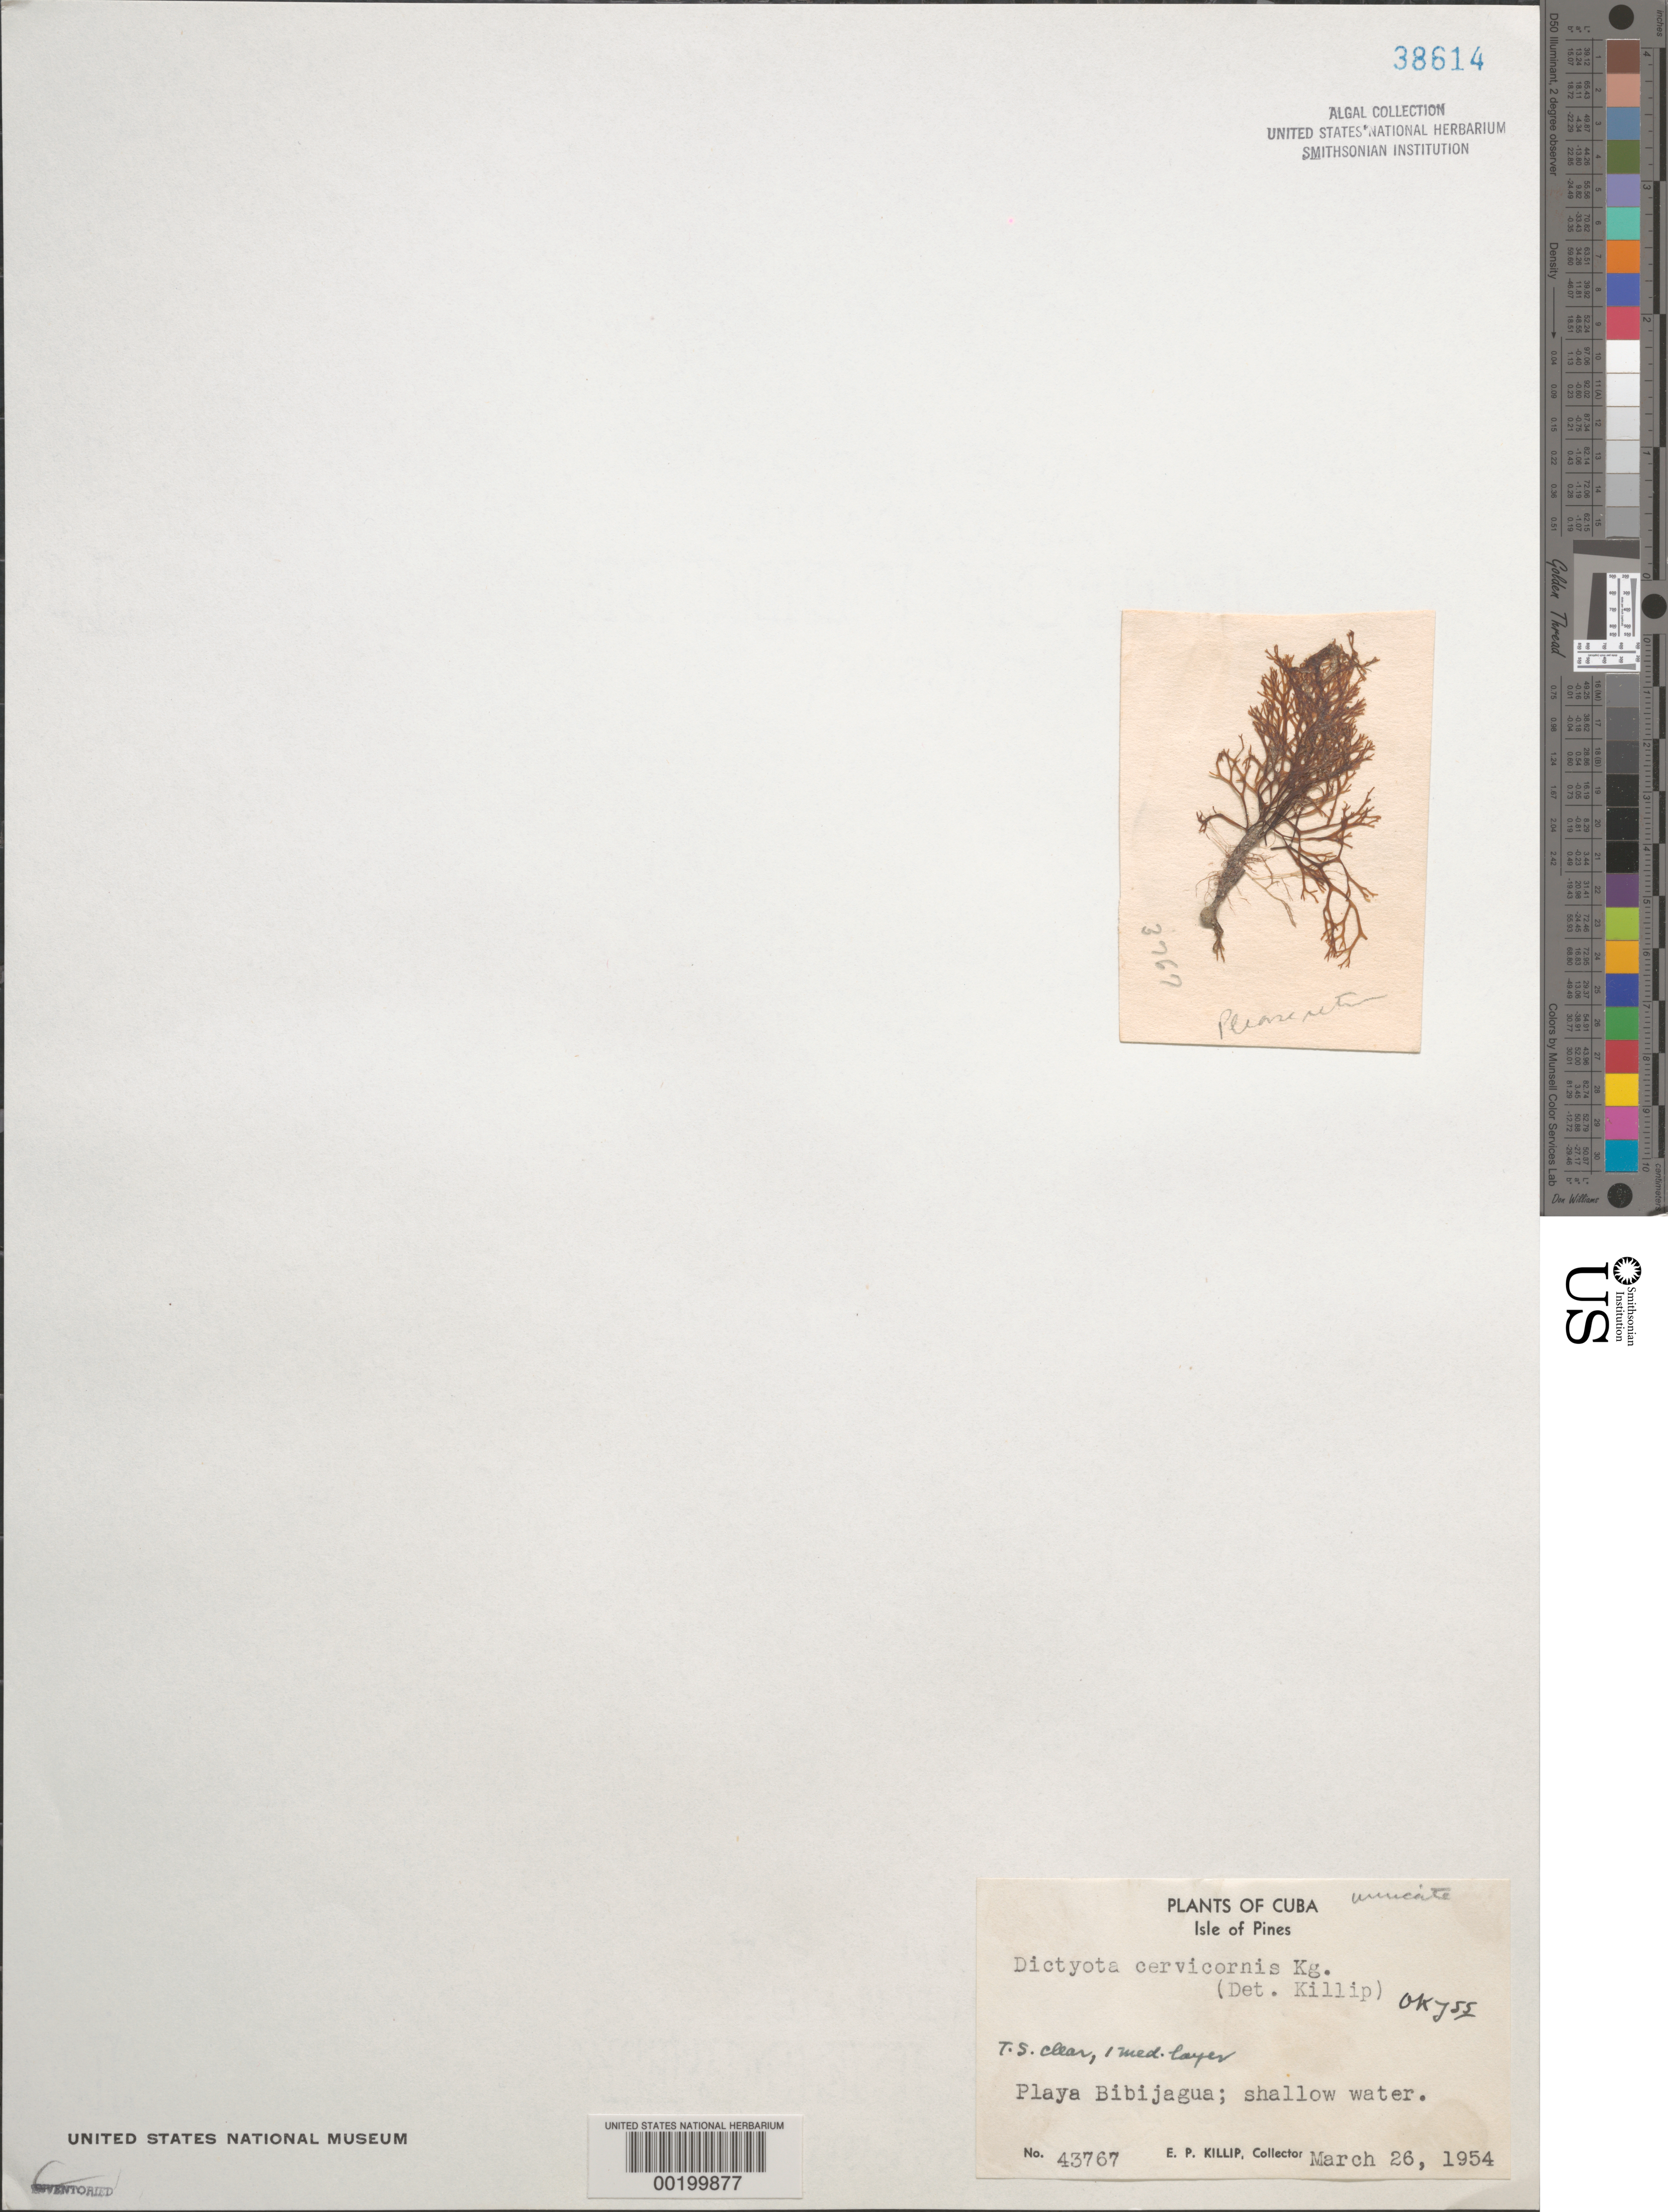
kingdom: Chromista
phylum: Ochrophyta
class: Phaeophyceae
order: Dictyotales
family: Dictyotaceae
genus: Dictyota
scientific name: Dictyota cervicornis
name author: Kütz.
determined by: Taylor, William R.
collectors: E. P. Killip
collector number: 43767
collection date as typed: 26 Mar 1954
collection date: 1954-03-26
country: Cuba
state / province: Isla de la Juventud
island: Isla de la Juventud (Isle of Pines)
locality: Playa Bibijagua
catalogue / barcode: US 38614